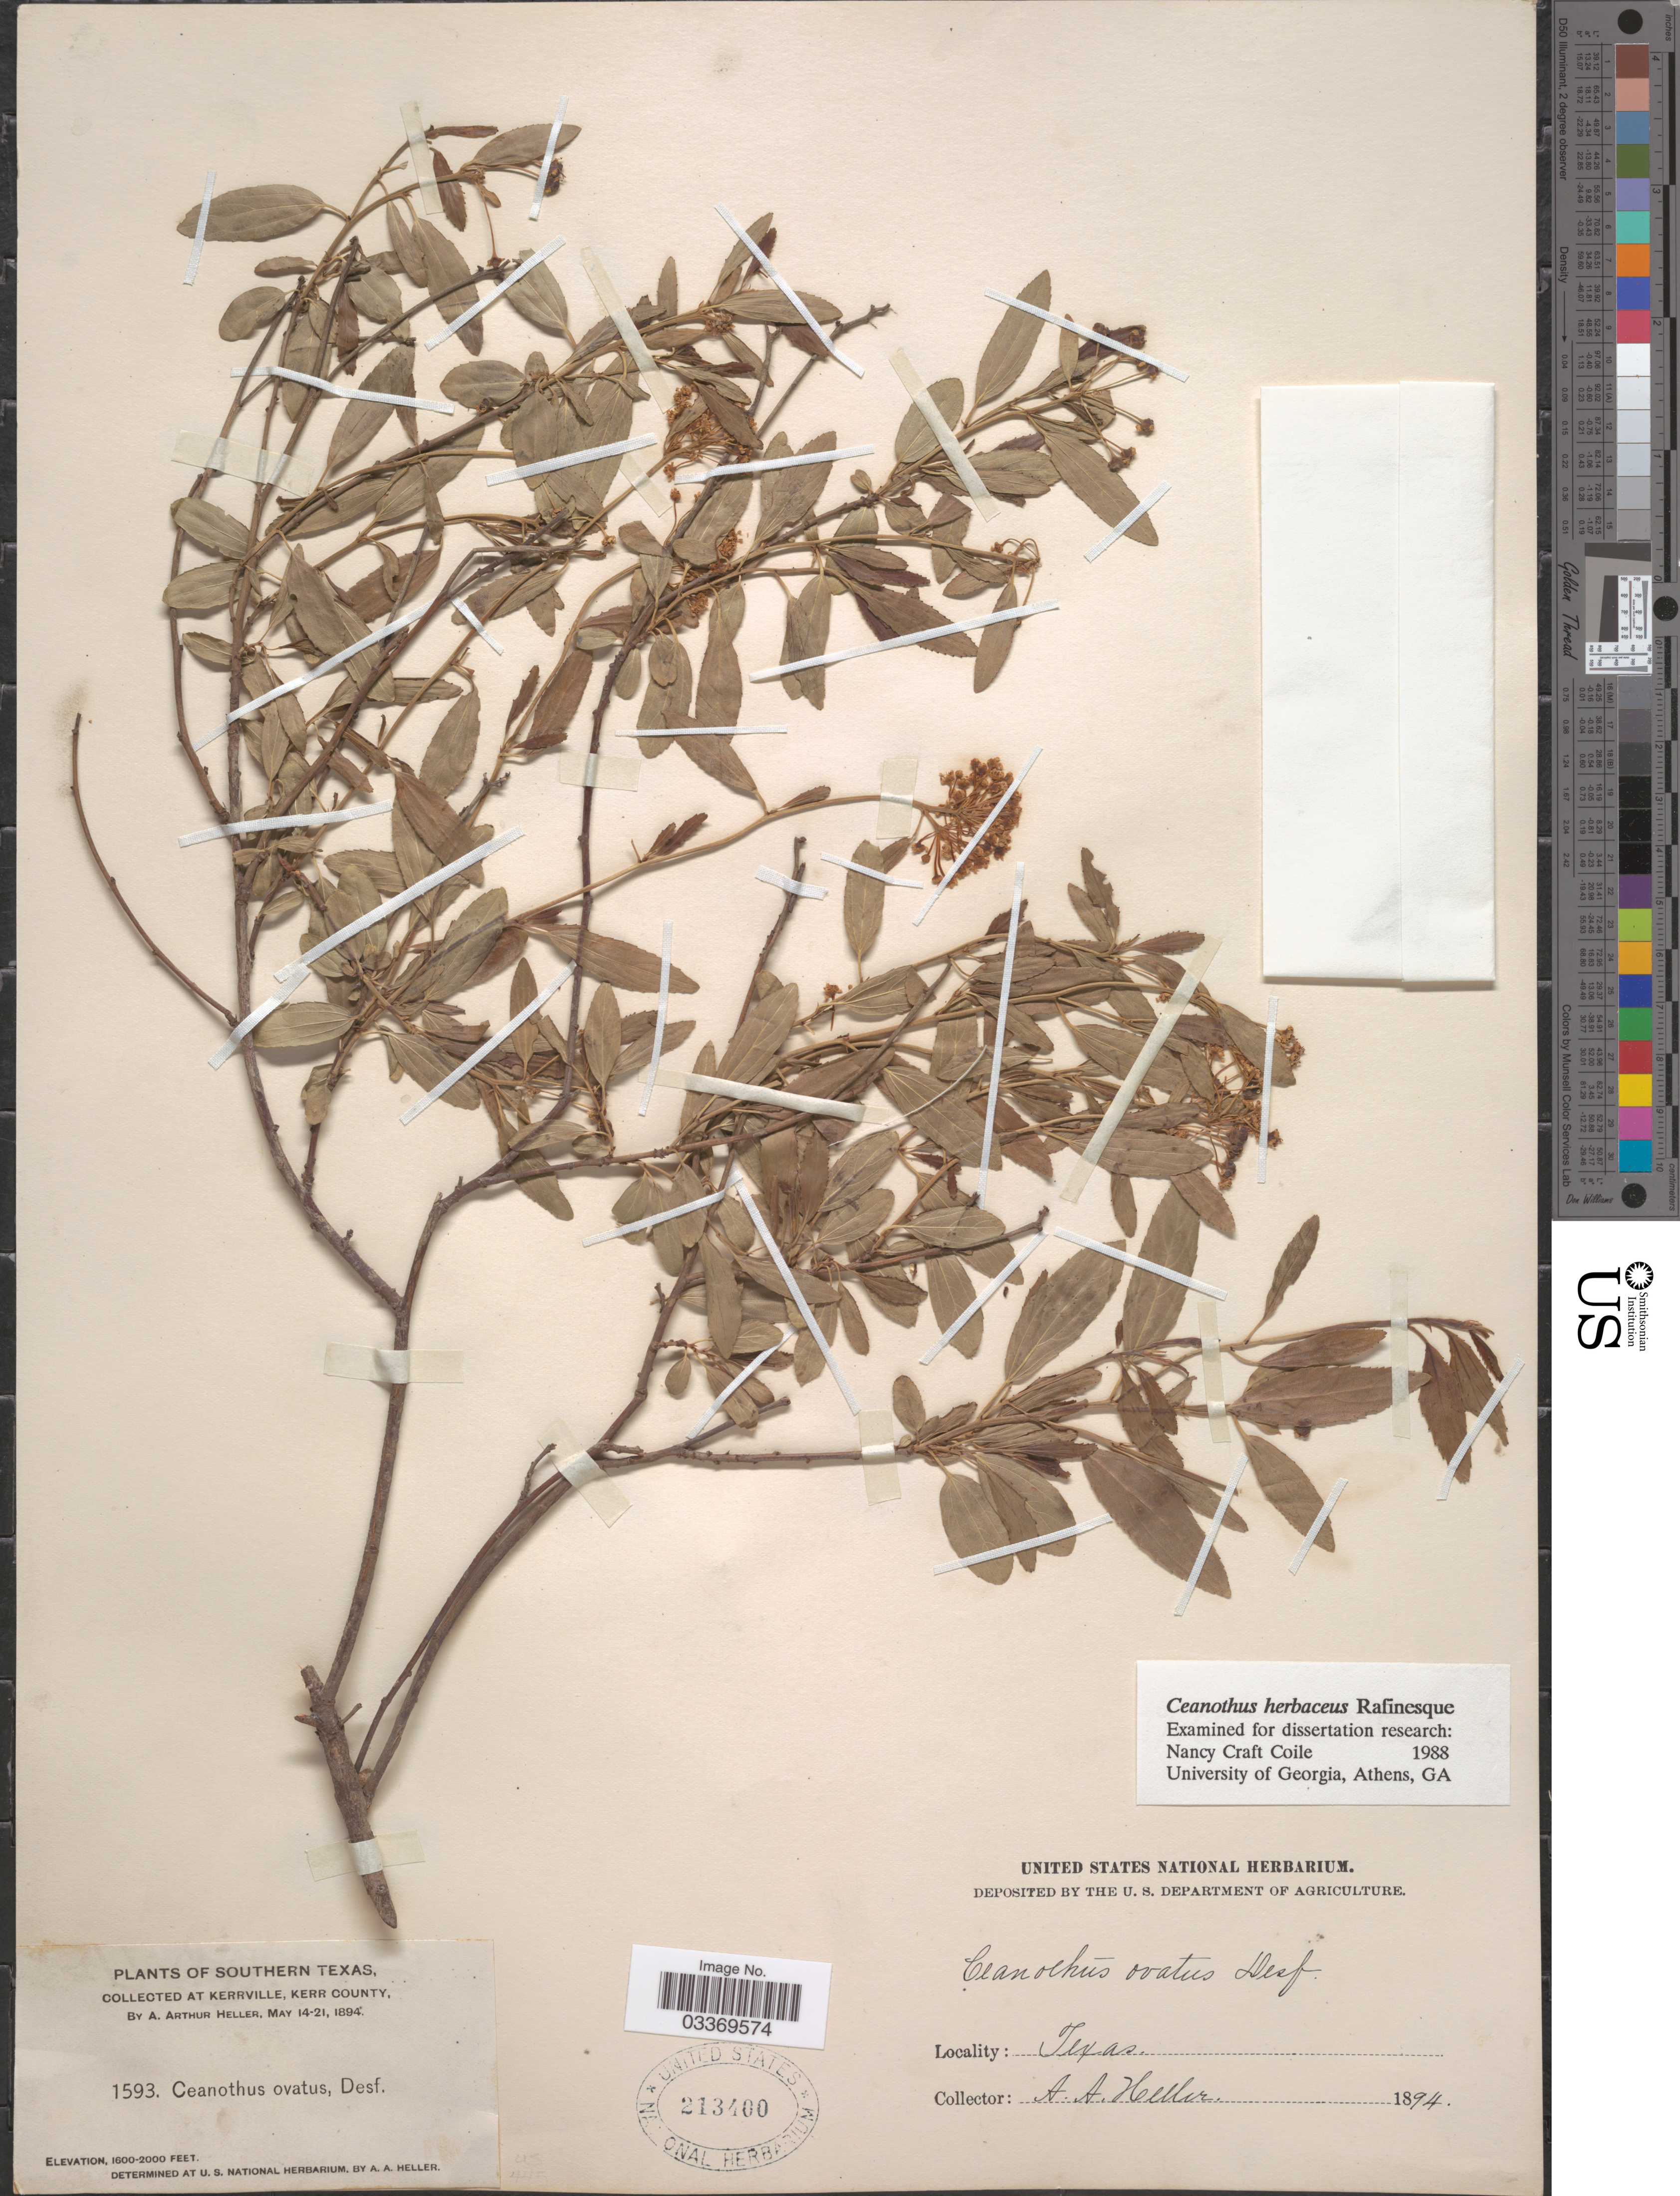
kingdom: Plantae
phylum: Tracheophyta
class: Magnoliopsida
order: Rosales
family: Rhamnaceae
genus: Ceanothus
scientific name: Ceanothus ovatus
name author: Desf.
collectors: A. A. Heller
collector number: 1593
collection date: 1894-05-14/1894-05-21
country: United States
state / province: Texas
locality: Southern Texas. At Kerrville, Kerr County.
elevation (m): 488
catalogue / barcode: US 213400